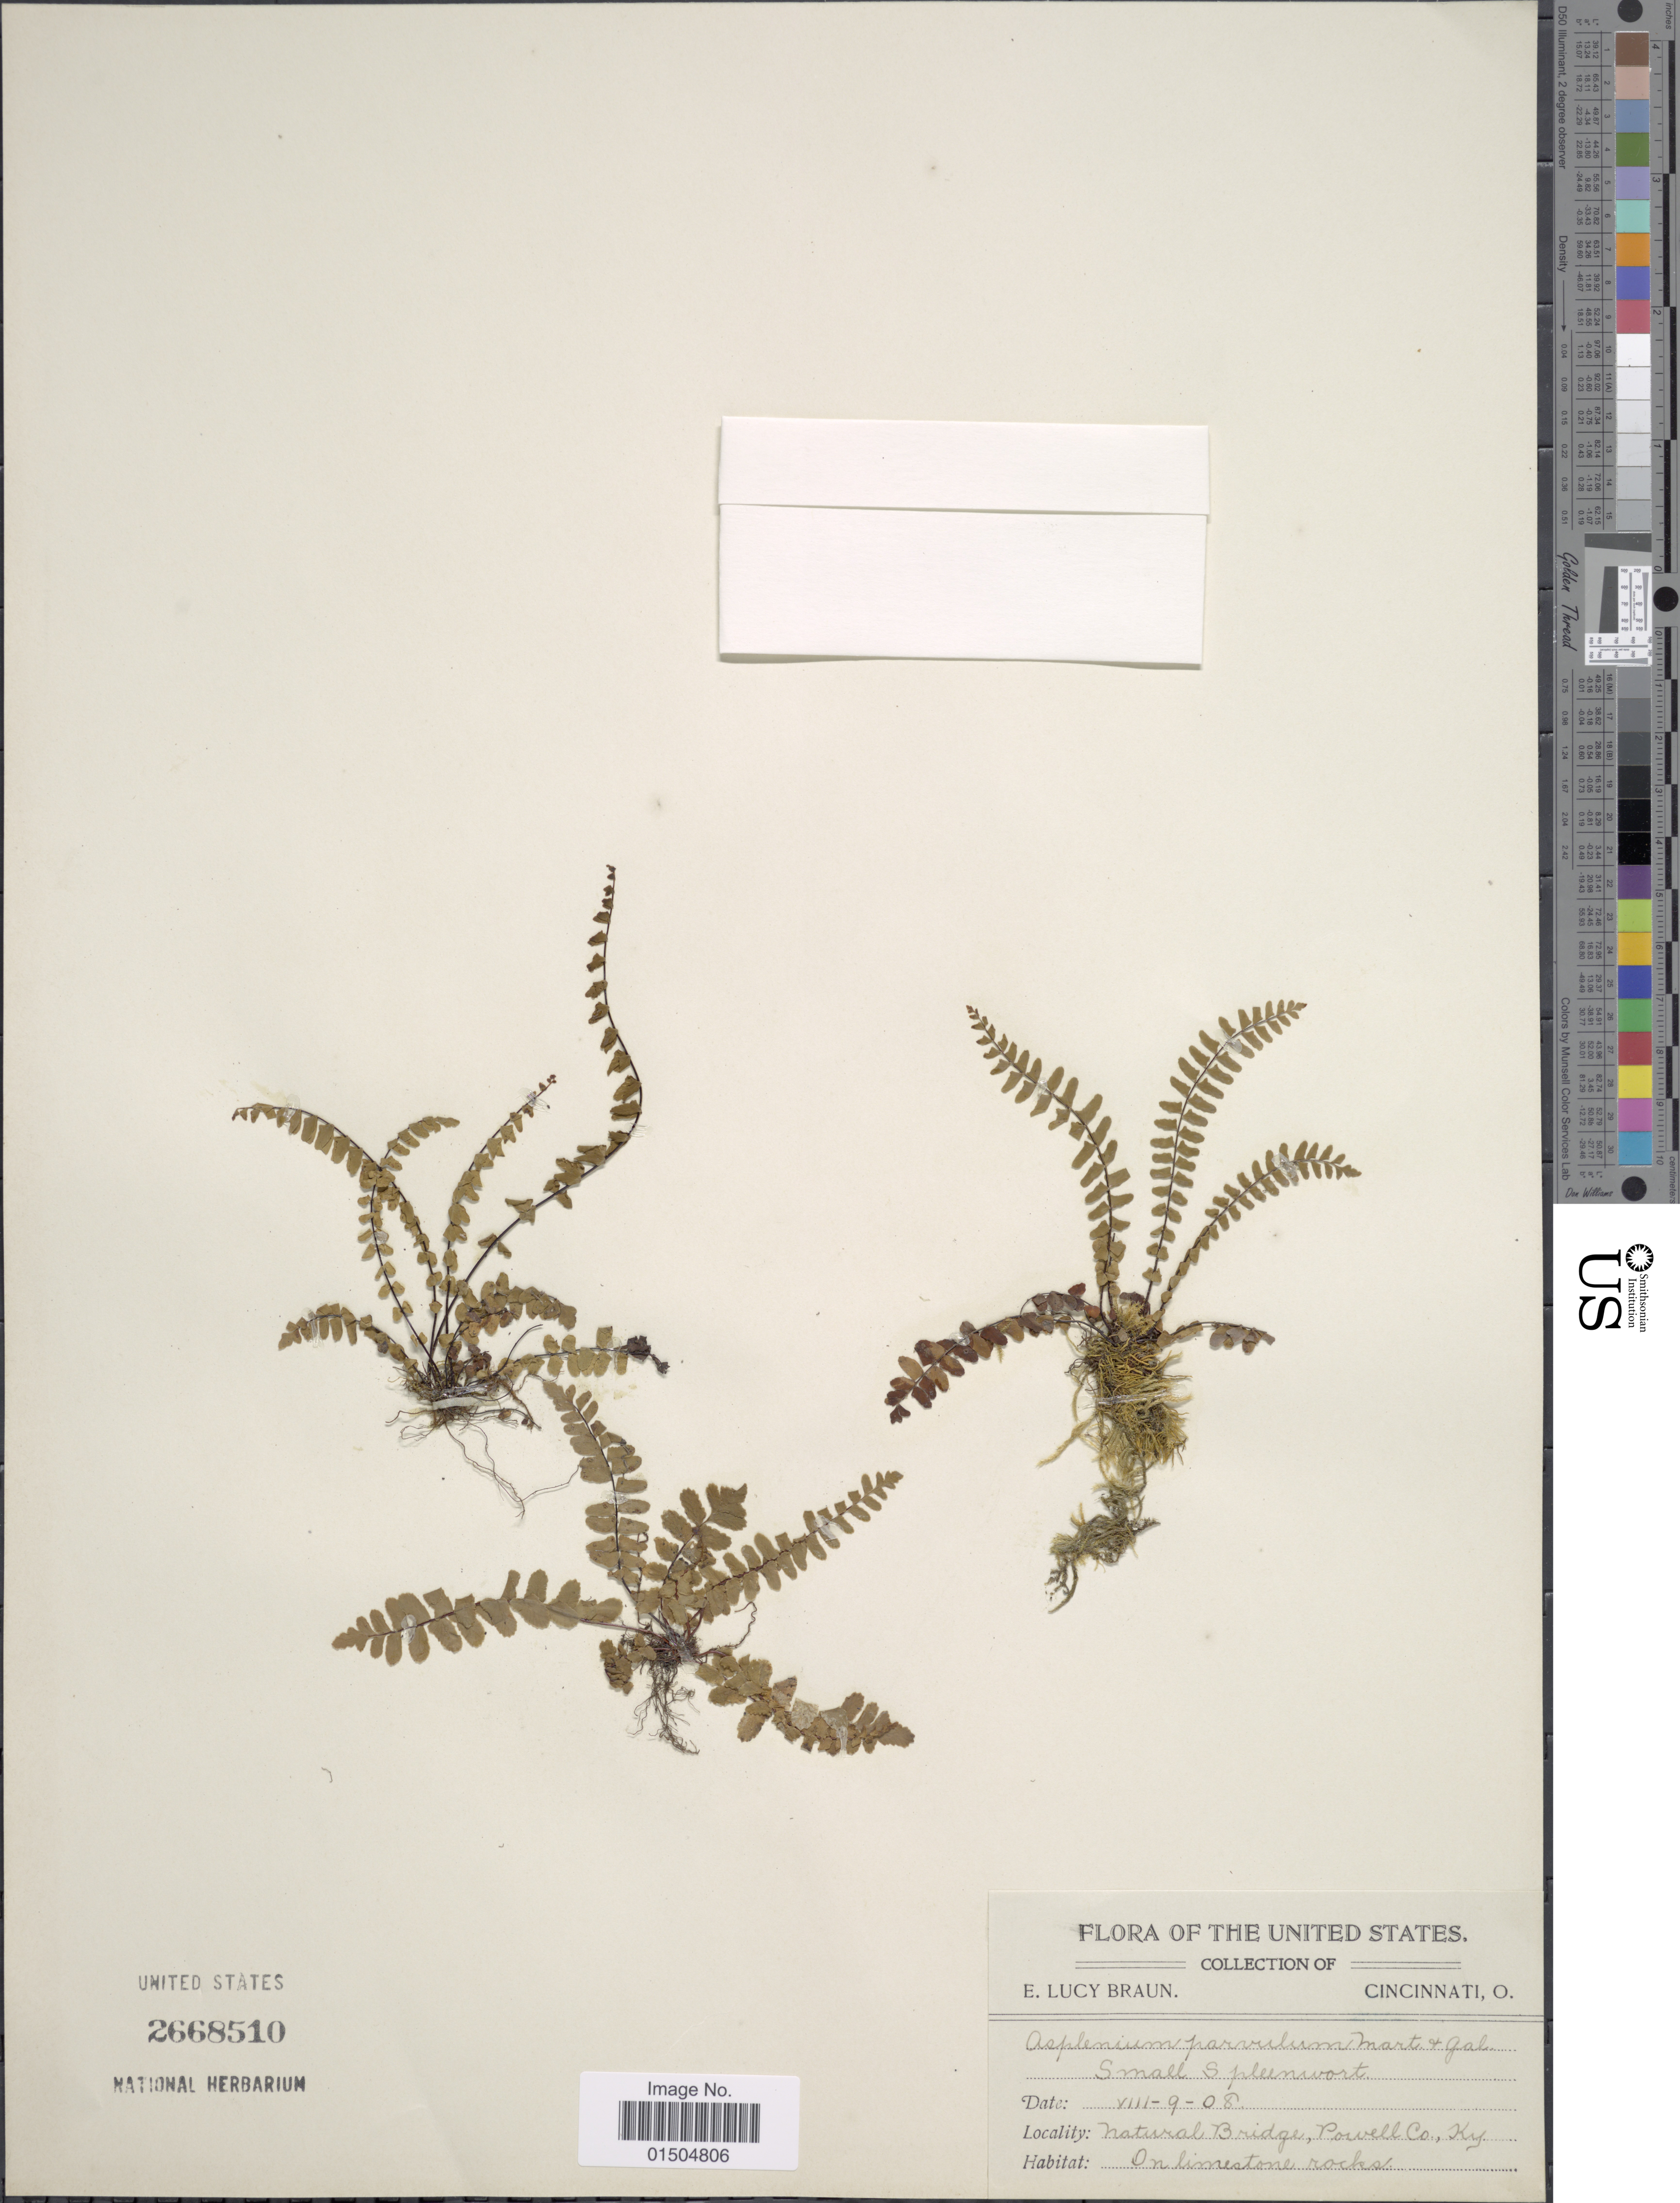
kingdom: Plantae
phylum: Tracheophyta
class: Polypodiopsida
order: Polypodiales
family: Aspleniaceae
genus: Asplenium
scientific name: Asplenium trichomanes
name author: L.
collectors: E. L. Braun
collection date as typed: Transcribed d/m/y: 9/8/8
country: United States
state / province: Kentucky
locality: Natural Bridge, Powell Co.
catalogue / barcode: US 2668510